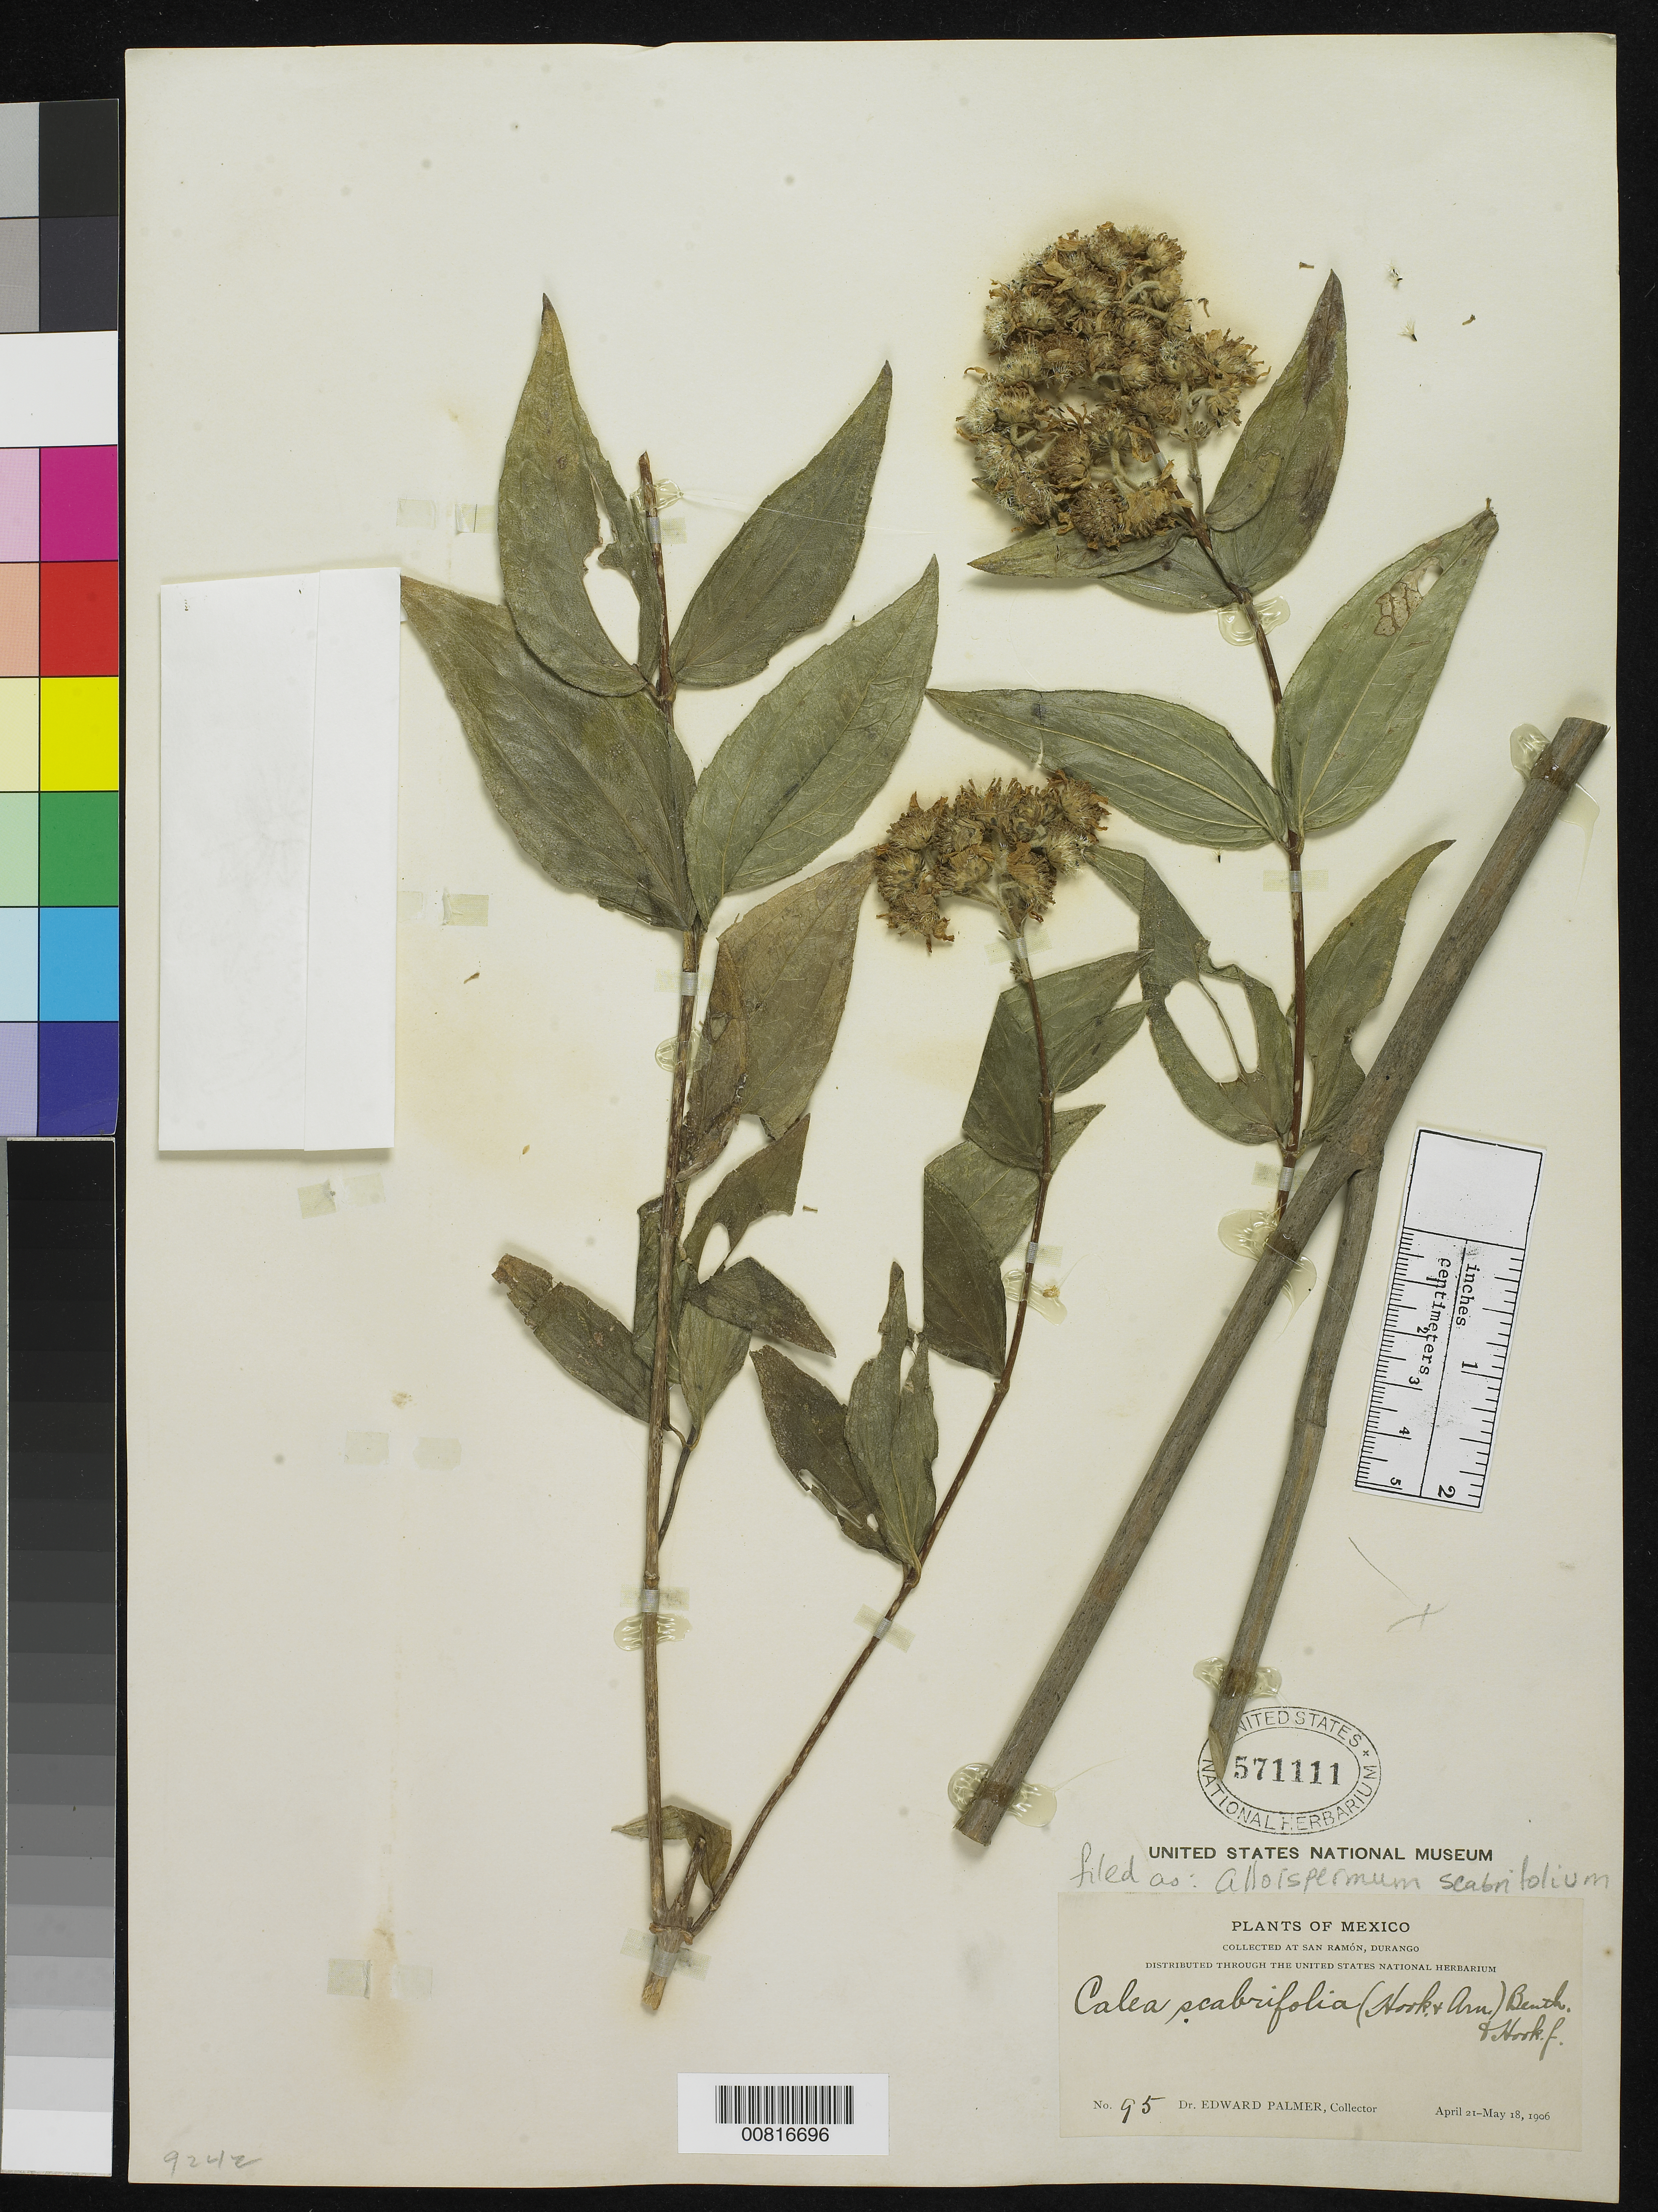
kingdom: Plantae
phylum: Tracheophyta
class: Magnoliopsida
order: Asterales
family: Asteraceae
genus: Alloispermum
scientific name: Alloispermum scabrum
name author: (Lag.) H. Rob.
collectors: E. Palmer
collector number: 95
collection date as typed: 21 Apr 1906 to 18 May 1906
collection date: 1906-04-21/1906-05-18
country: Mexico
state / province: Durango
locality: San Ramón, Durango.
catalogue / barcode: US 571111